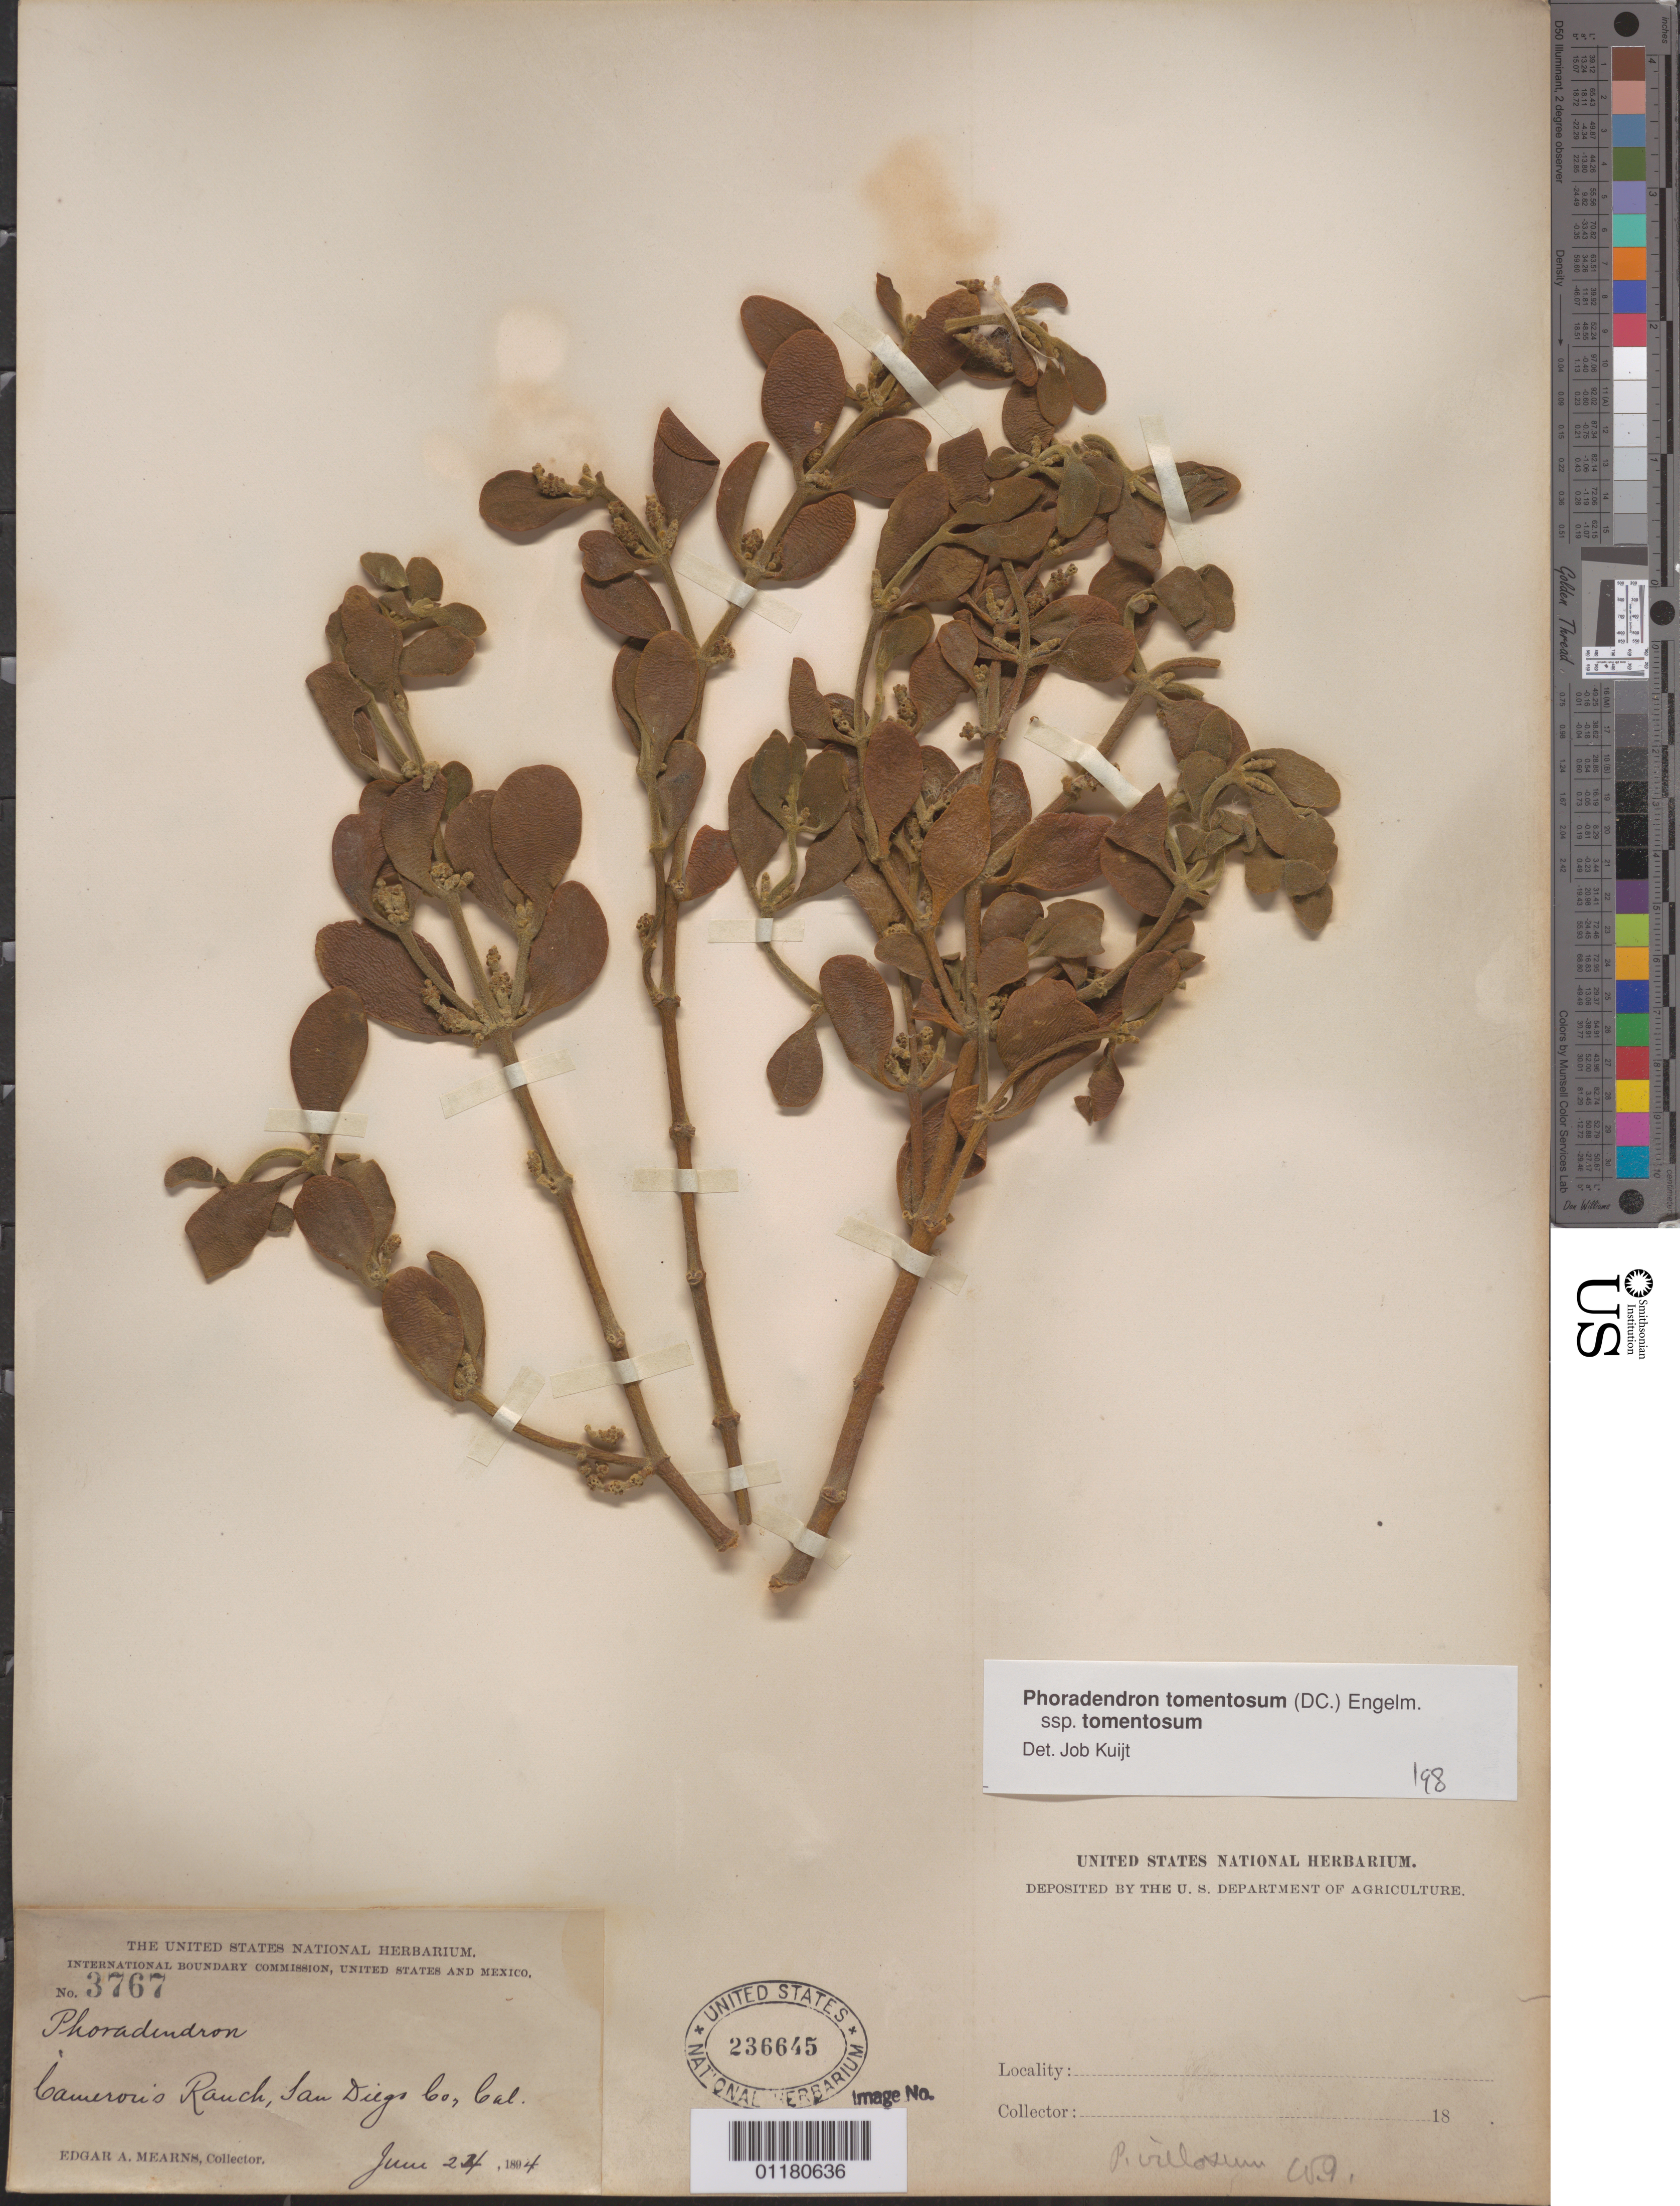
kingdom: Plantae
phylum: Tracheophyta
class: Magnoliopsida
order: Santalales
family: Viscaceae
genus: Phoradendron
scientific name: Phoradendron tomentosum subsp. tomentosum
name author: DC.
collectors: E. A. Mearns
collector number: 3767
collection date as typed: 24 Jun 1894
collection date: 1894-06-24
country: United States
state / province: California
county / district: San Diego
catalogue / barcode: US 236645